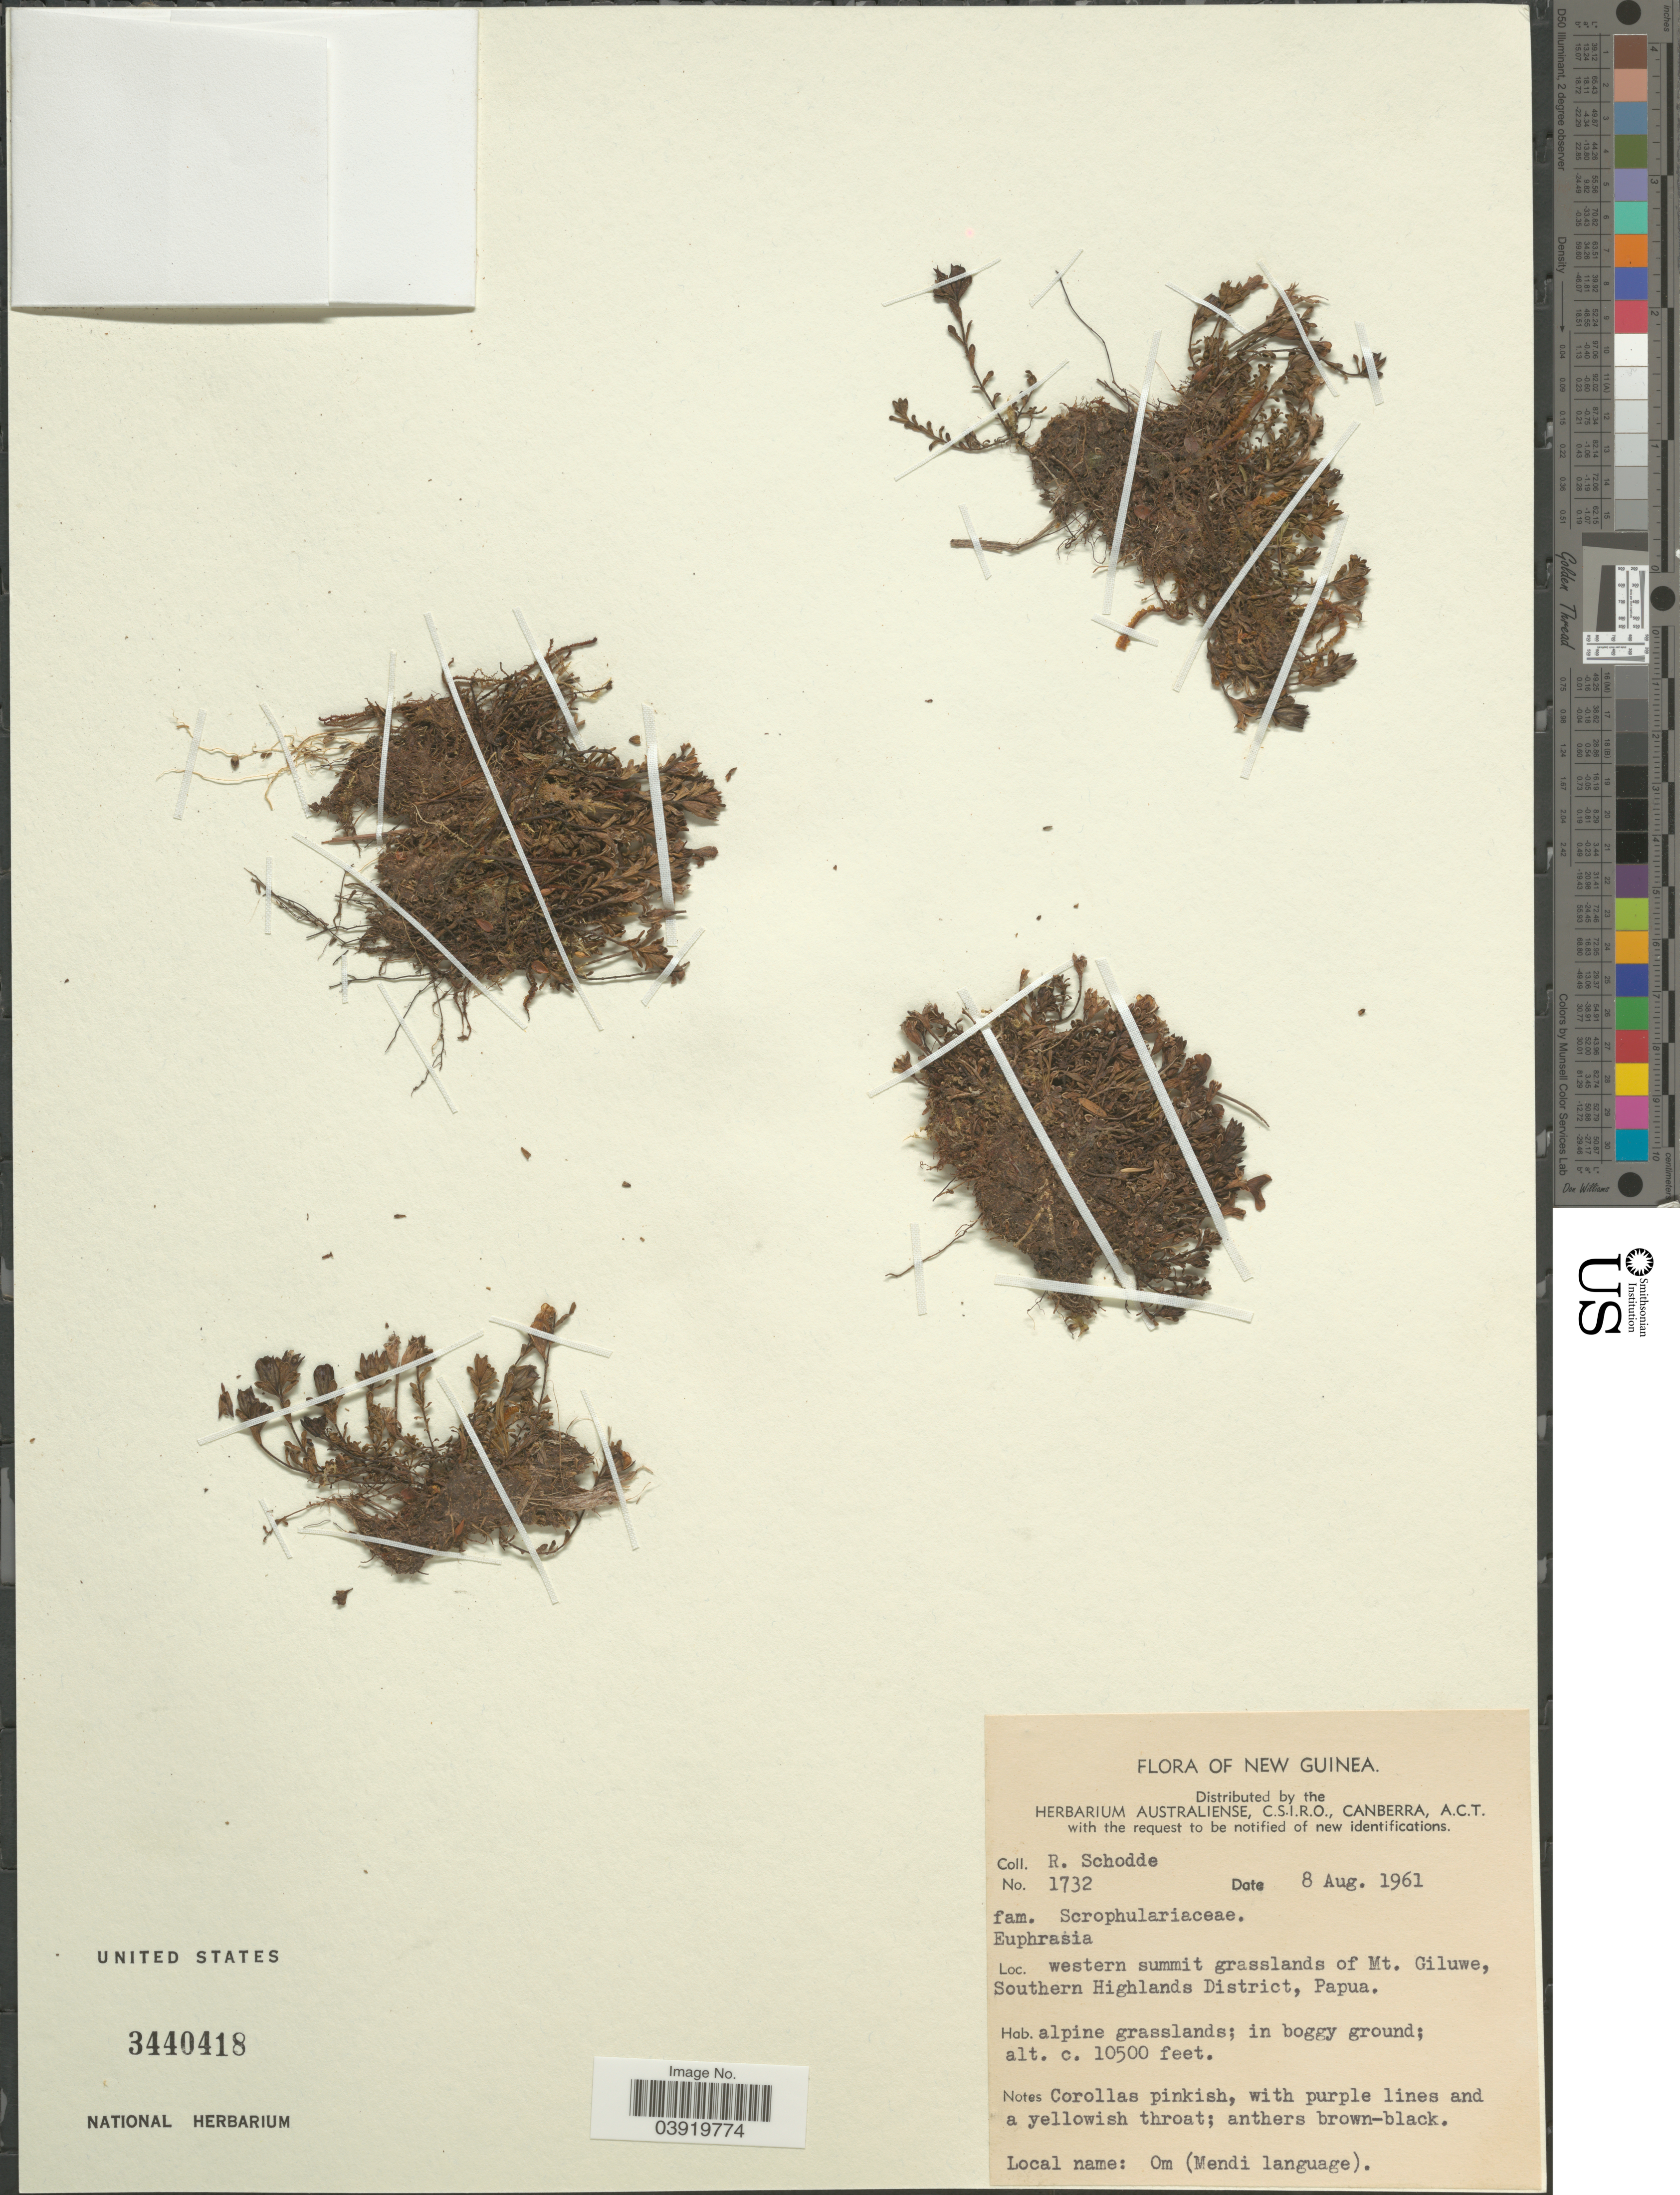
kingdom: Plantae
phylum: Tracheophyta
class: Magnoliopsida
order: Lamiales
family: Orobanchaceae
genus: Euphrasia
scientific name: Euphrasia sp.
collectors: R. Schodde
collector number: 1732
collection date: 1961-08-08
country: Papua New Guinea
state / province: Southern Highlands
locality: New Guinea. Western summit grasslands of Mt. Giluwe, Southern Highlands District, Papua.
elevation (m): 3200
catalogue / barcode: US 3440418